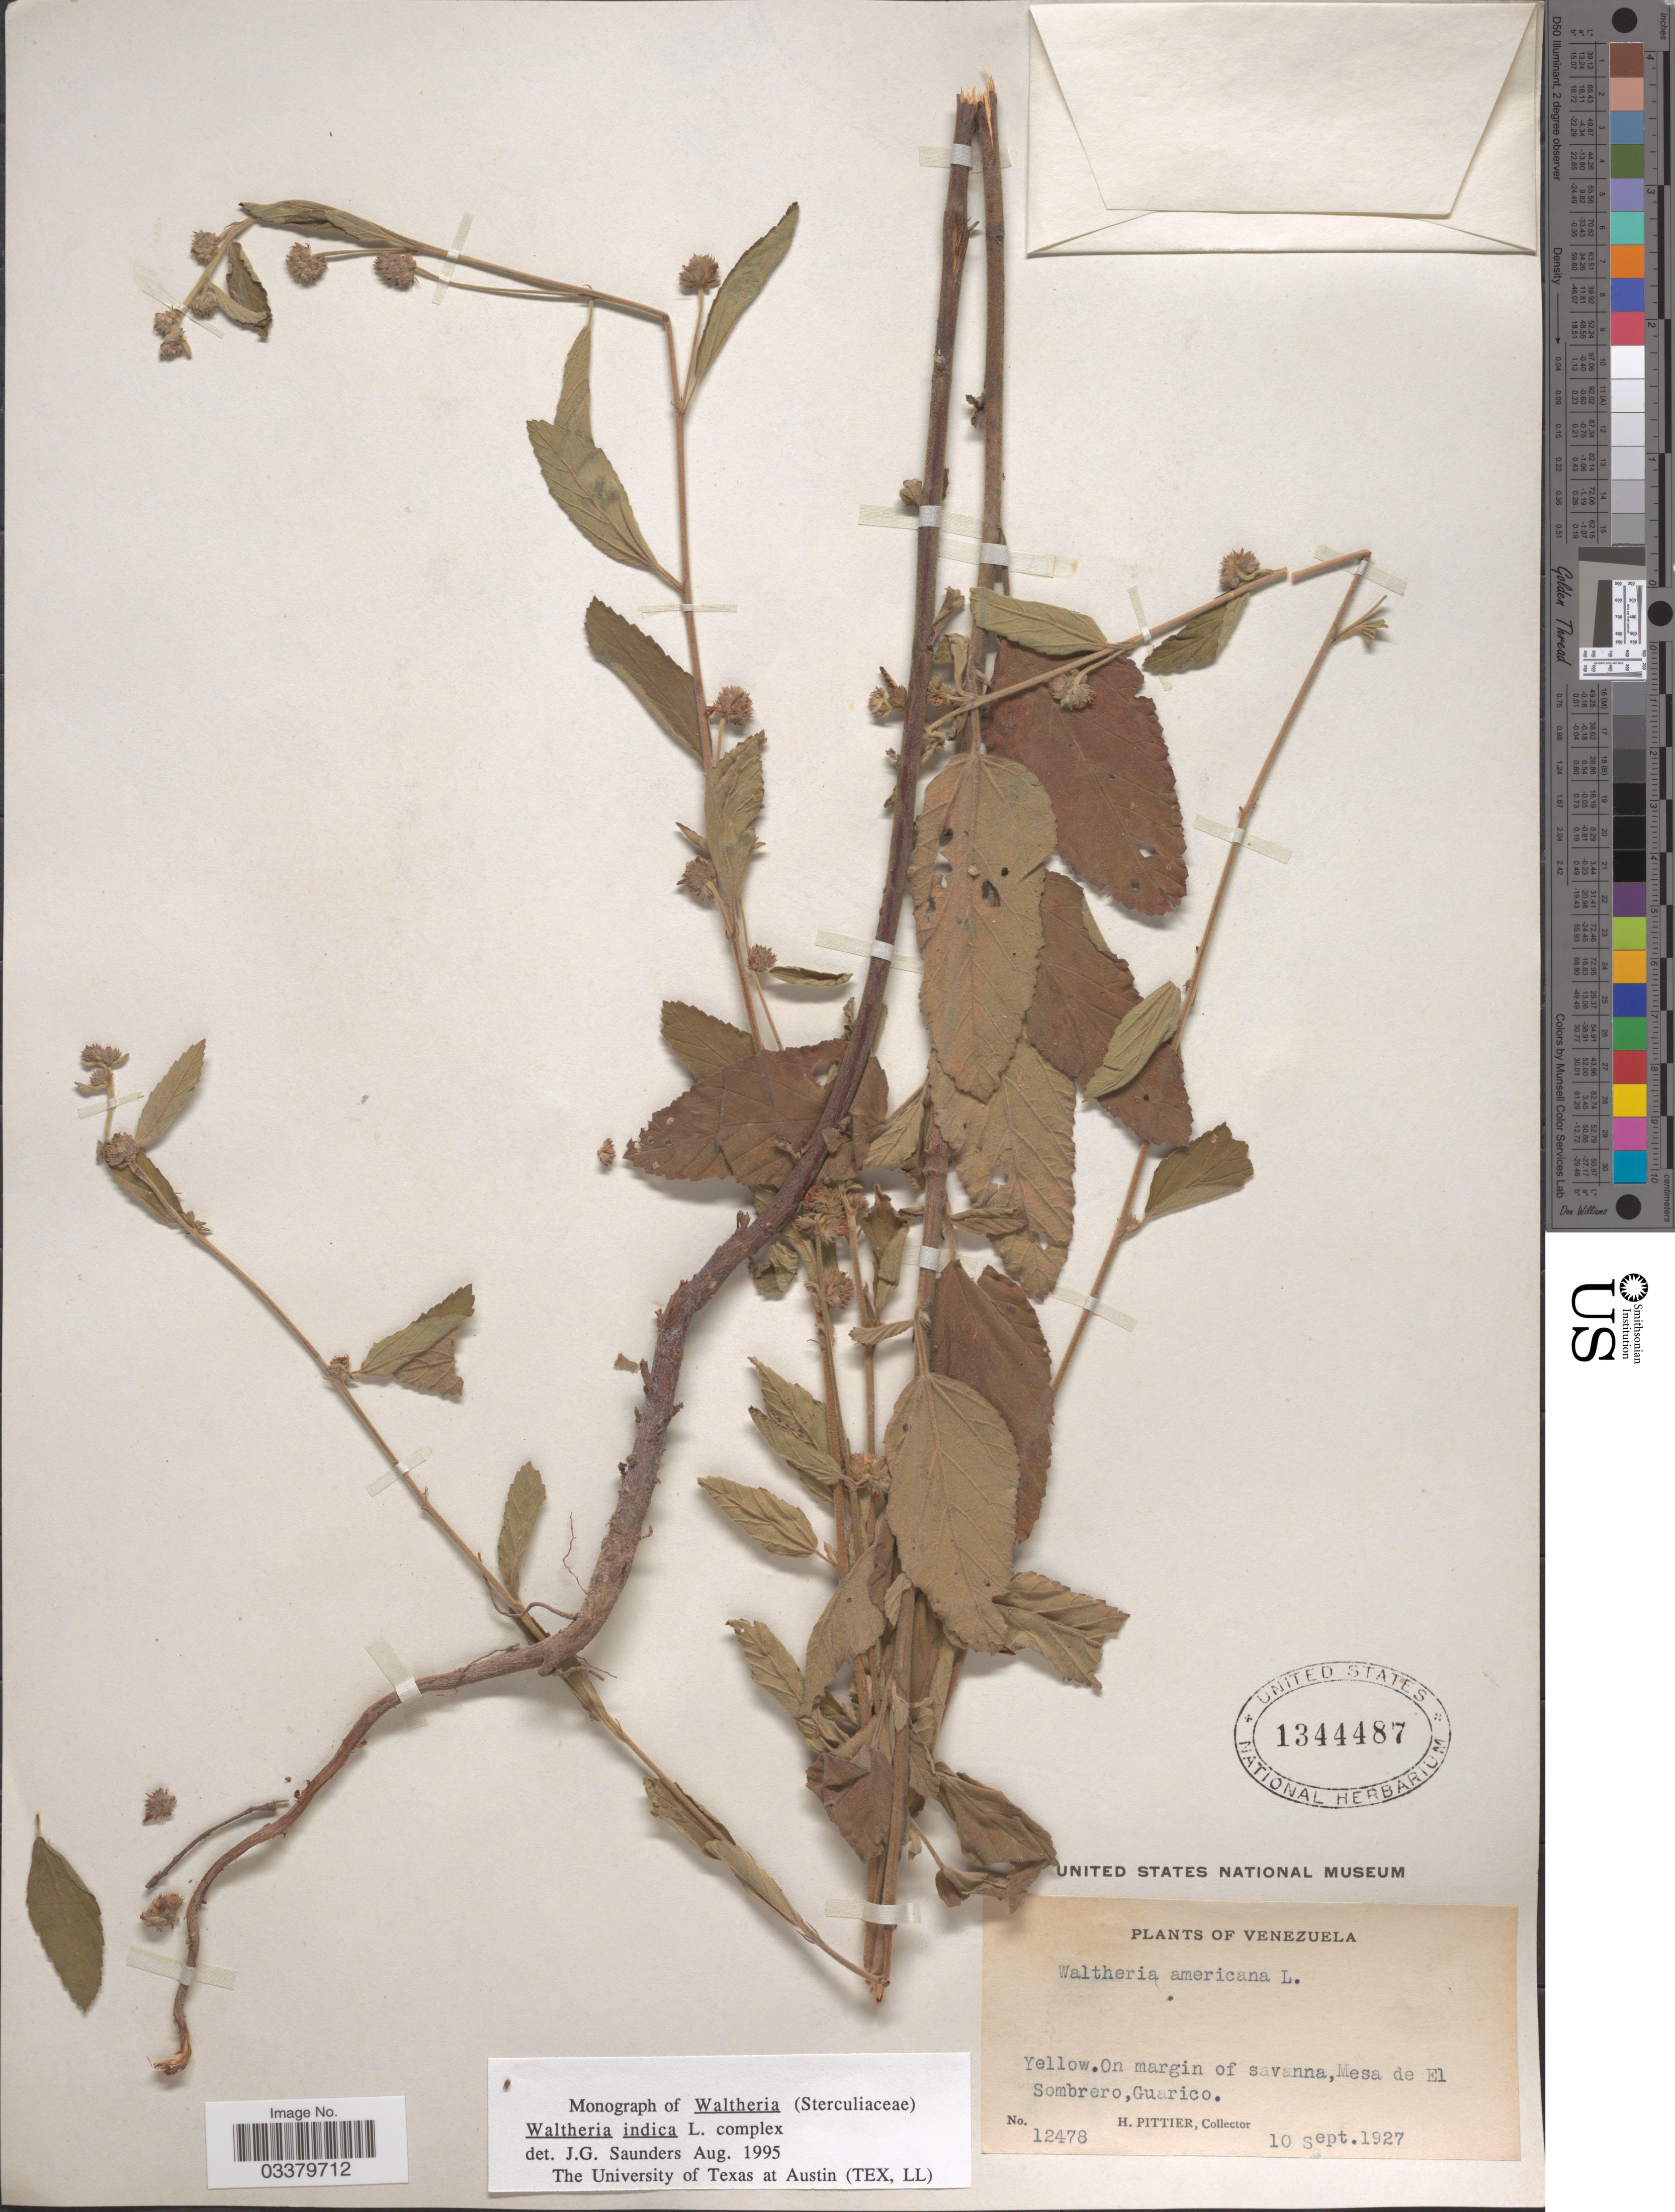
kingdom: Plantae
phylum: Tracheophyta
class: Magnoliopsida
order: Malvales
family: Malvaceae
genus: Waltheria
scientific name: Waltheria indica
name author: L.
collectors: H. F. Pittier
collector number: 12478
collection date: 1927-09-10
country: Venezuela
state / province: Guárico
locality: Mesa de El Sombrero.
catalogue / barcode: US 1344487